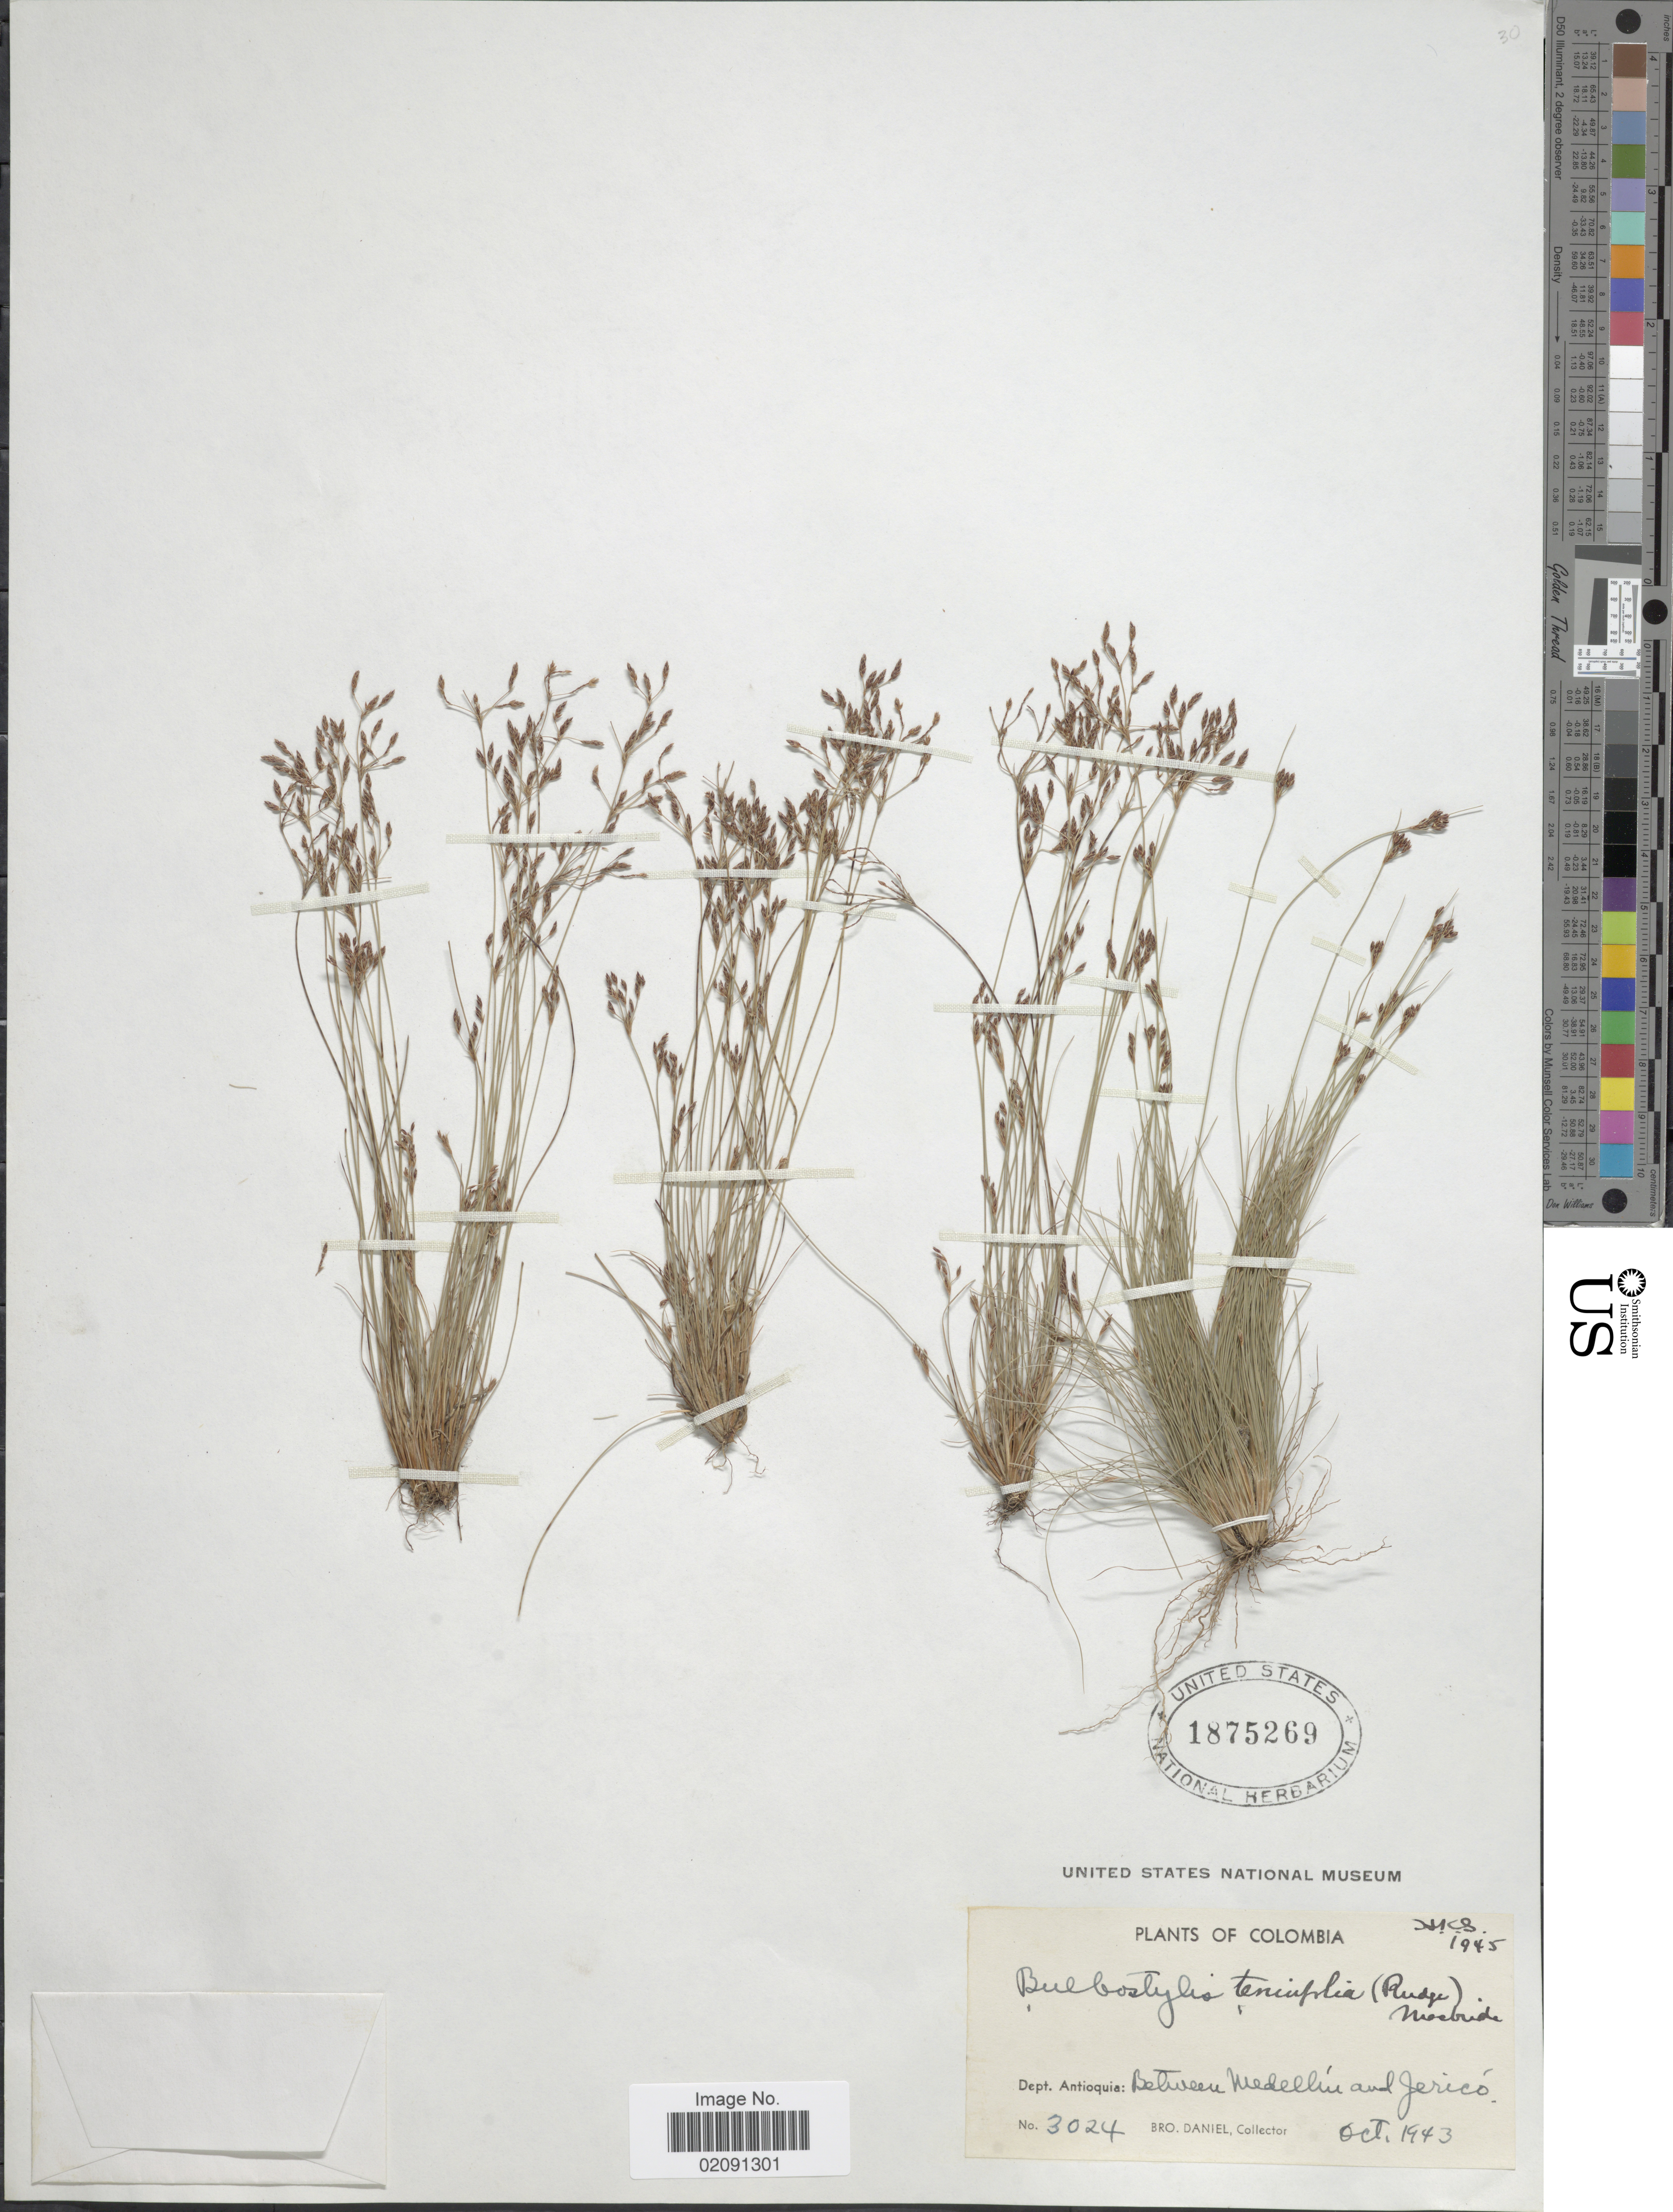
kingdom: Plantae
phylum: Tracheophyta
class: Liliopsida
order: Poales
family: Cyperaceae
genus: Bulbostylis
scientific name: Bulbostylis tenuifolia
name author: (Rudge) J.F. Macbr.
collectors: Bro. Daniel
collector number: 3024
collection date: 1943-10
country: Colombia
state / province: Antioquia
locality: Between Medellin and Jerico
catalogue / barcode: US 1875269